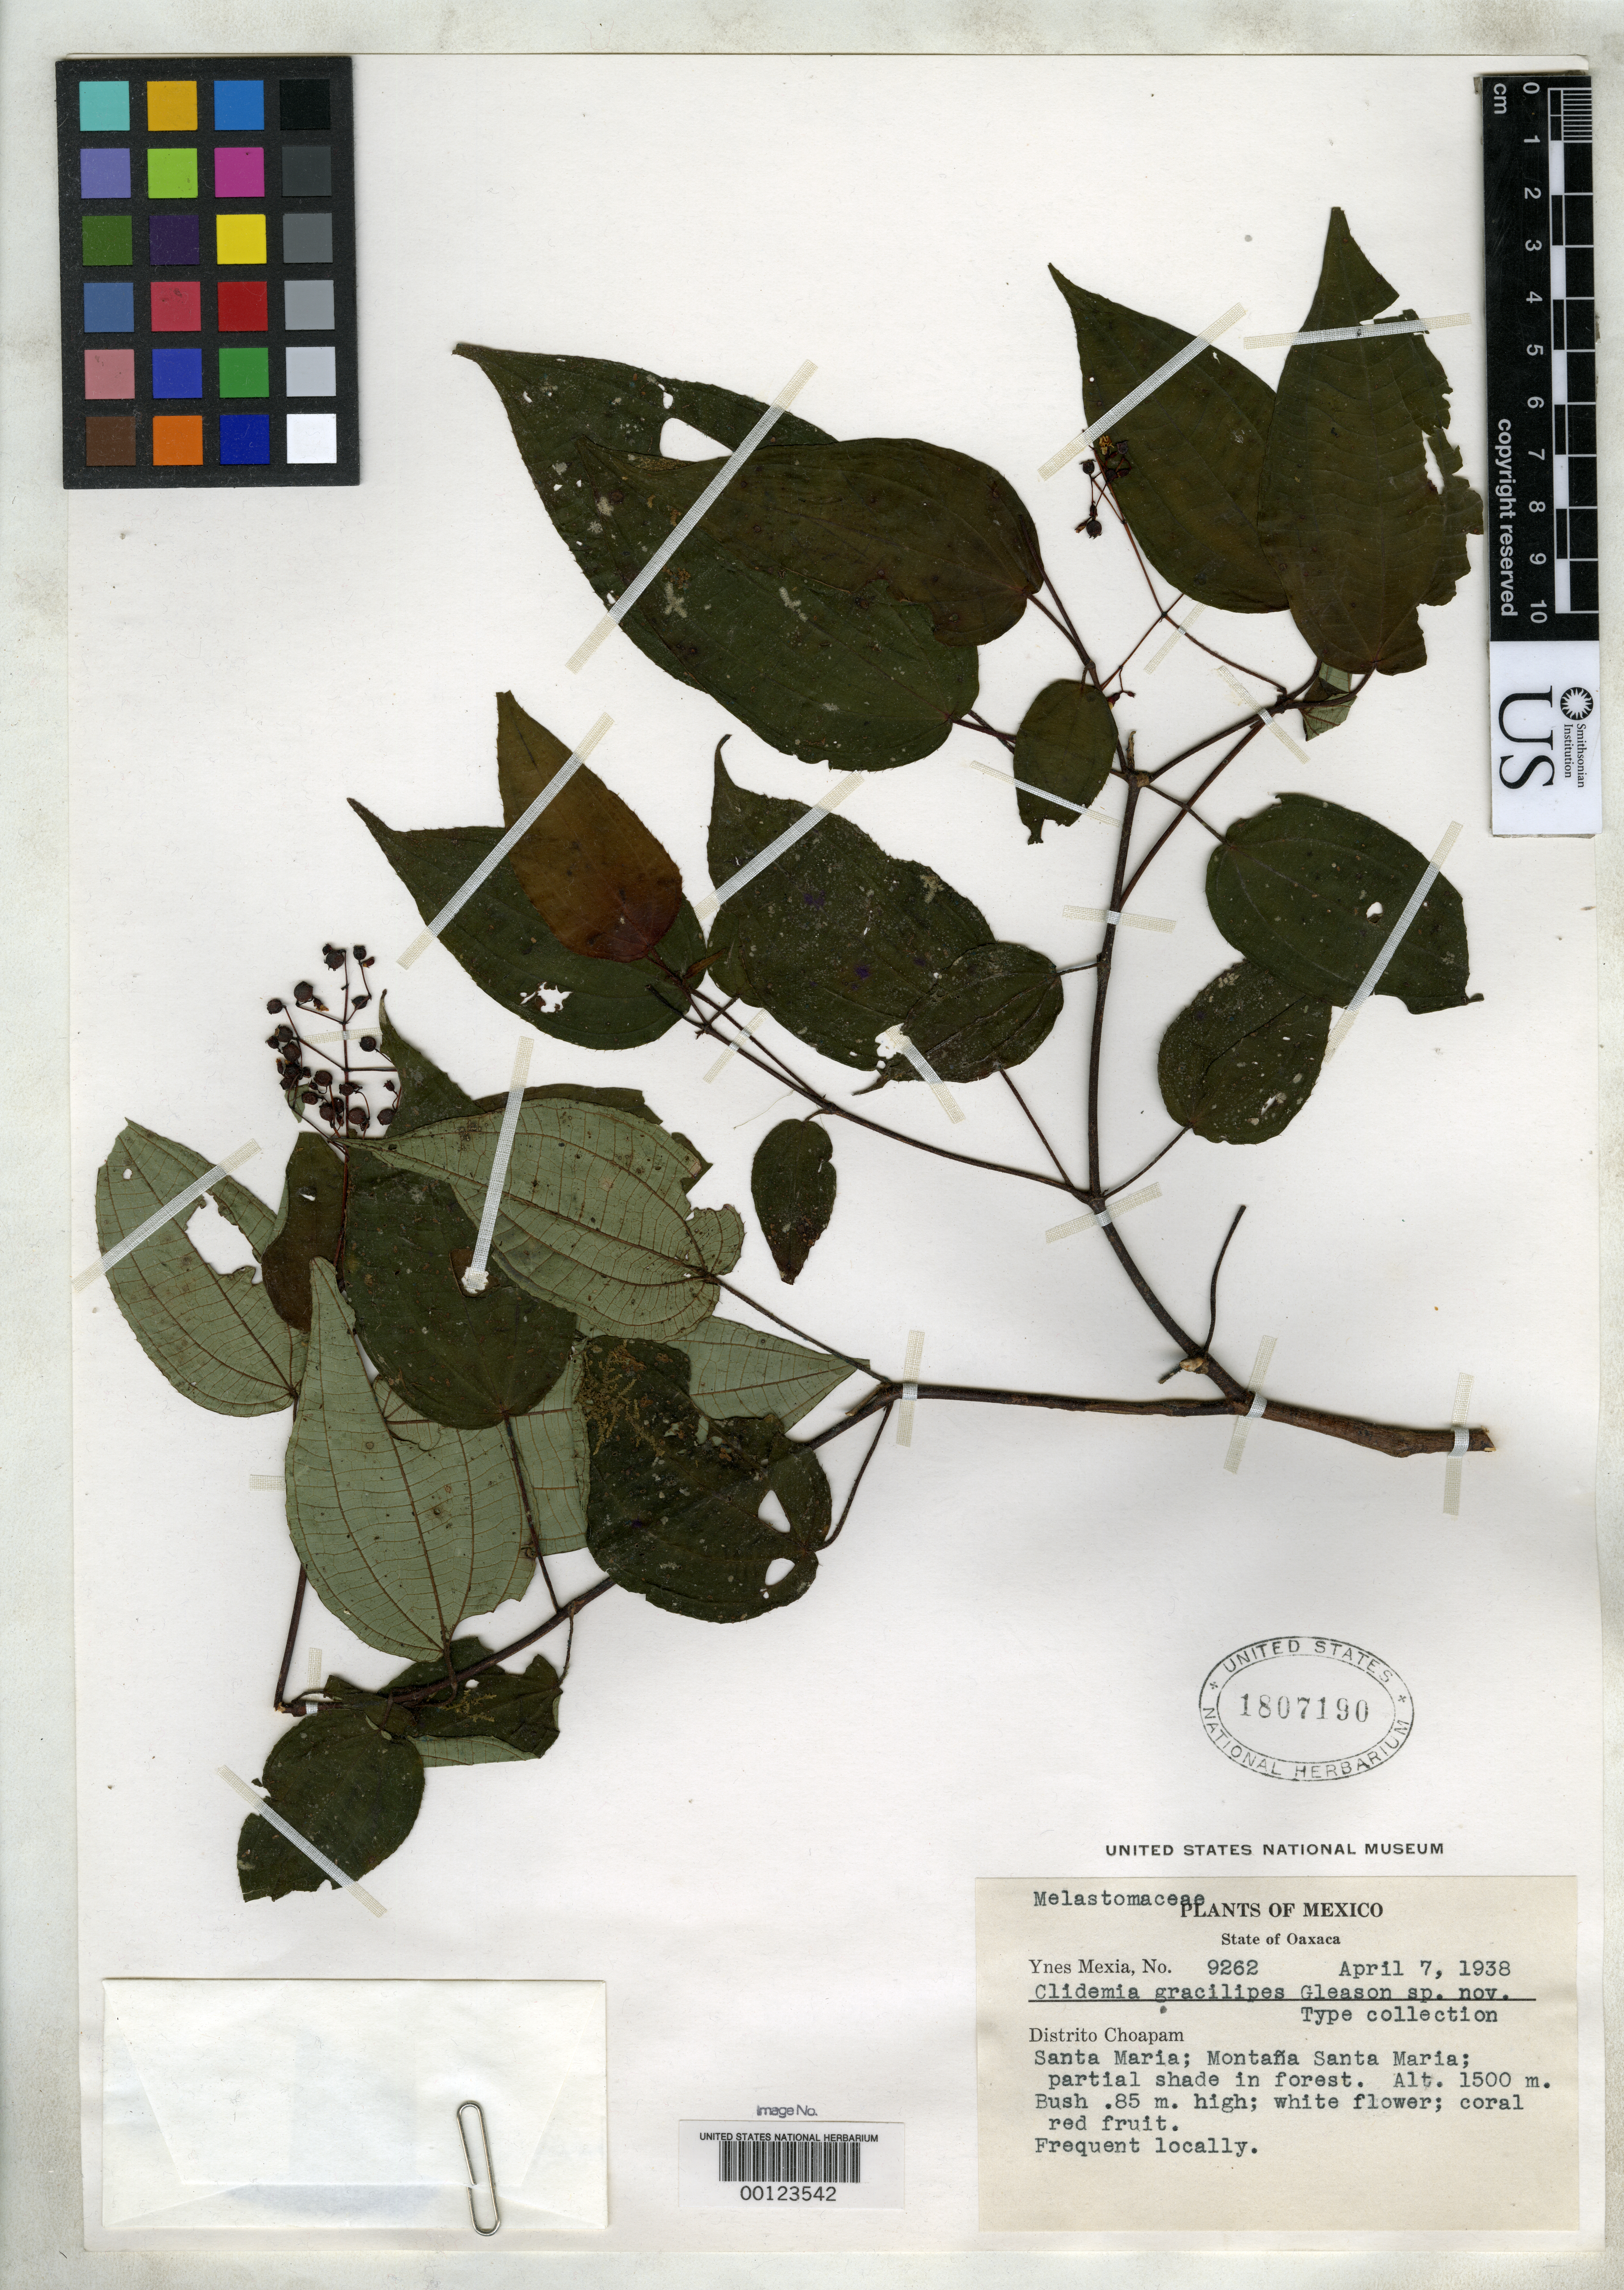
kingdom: Plantae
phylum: Tracheophyta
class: Magnoliopsida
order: Myrtales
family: Melastomataceae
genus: Clidemia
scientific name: Clidemia gracilipes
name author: Gleason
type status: Isotype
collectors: Y. Mexia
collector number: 9262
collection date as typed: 07 Apr 1938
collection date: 1938-04-07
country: Mexico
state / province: Oaxaca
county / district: Choapam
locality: Santa Maria.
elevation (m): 1500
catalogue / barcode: US 1807190